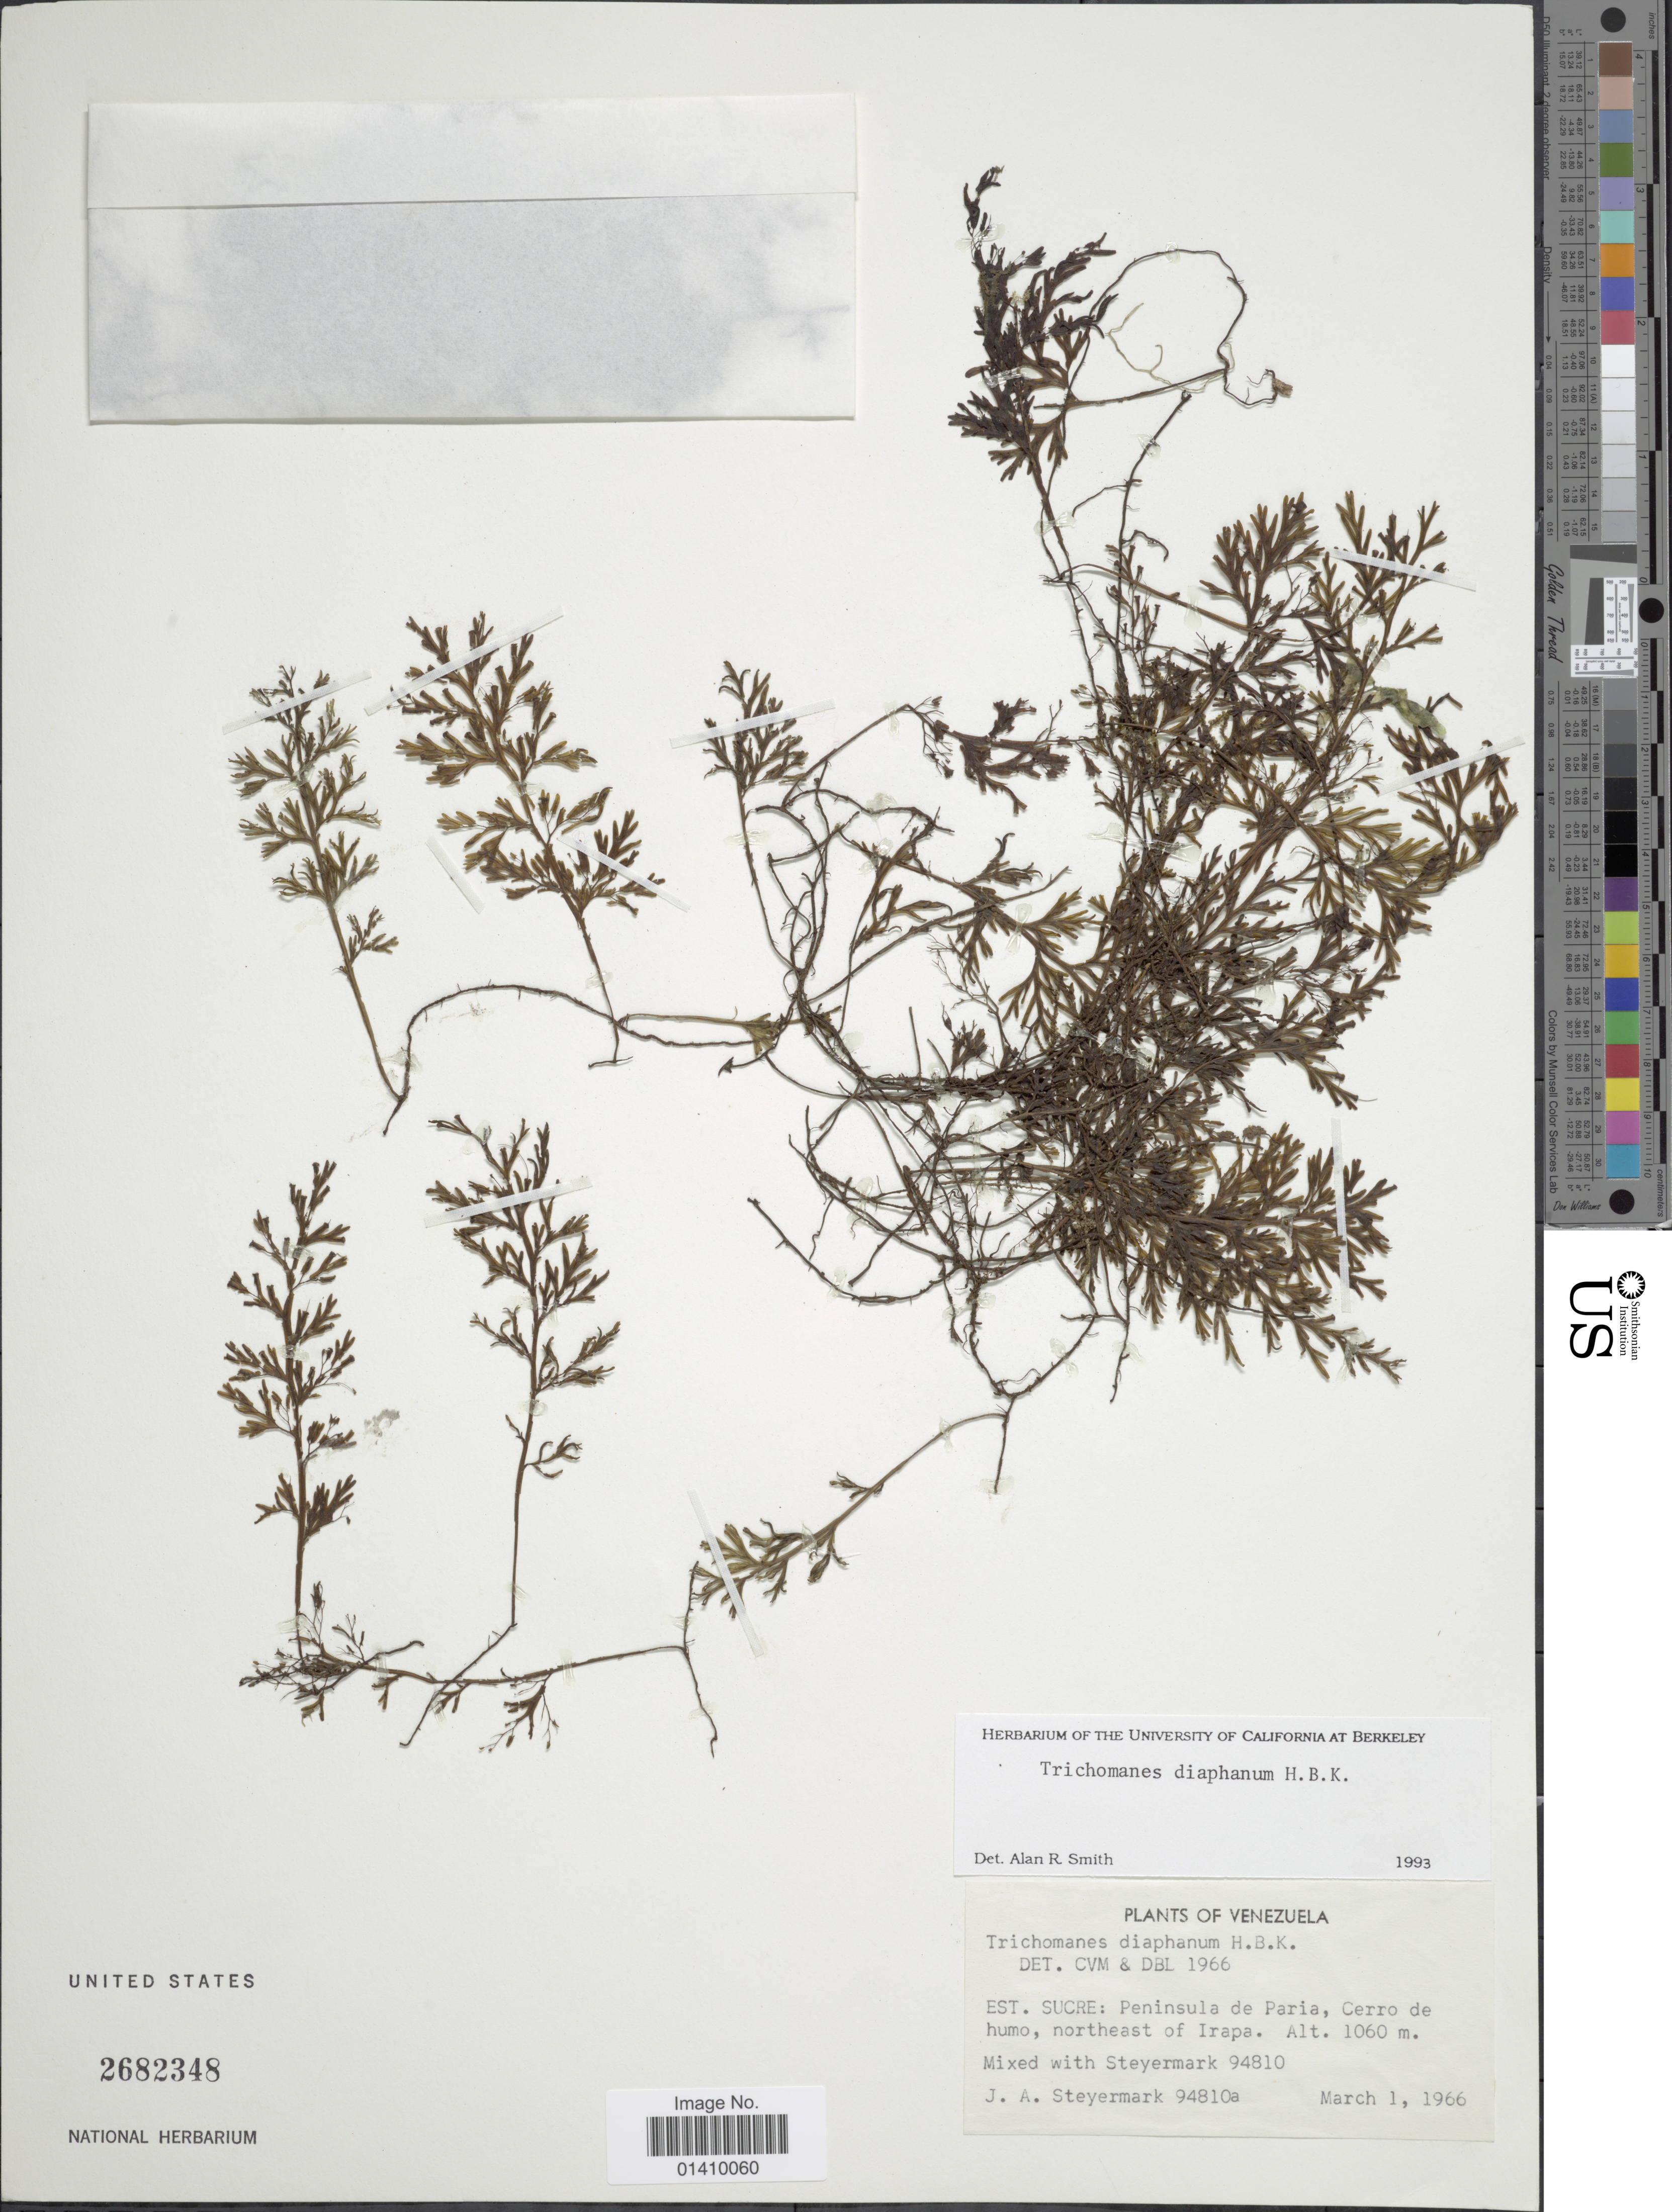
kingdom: Plantae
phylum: Tracheophyta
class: Polypodiopsida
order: Hymenophyllales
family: Hymenophyllaceae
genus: Polyphlebium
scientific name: Polyphlebium diaphanum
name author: (Kunth) Ebihara & Dubuisson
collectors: J. Steyermark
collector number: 94810a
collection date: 1966-03-01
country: Venezuela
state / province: Sucre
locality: Est. Sucre: Peninsula de Paria cerro de humo, northeast of Irapa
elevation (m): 1060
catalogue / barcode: US 2682348